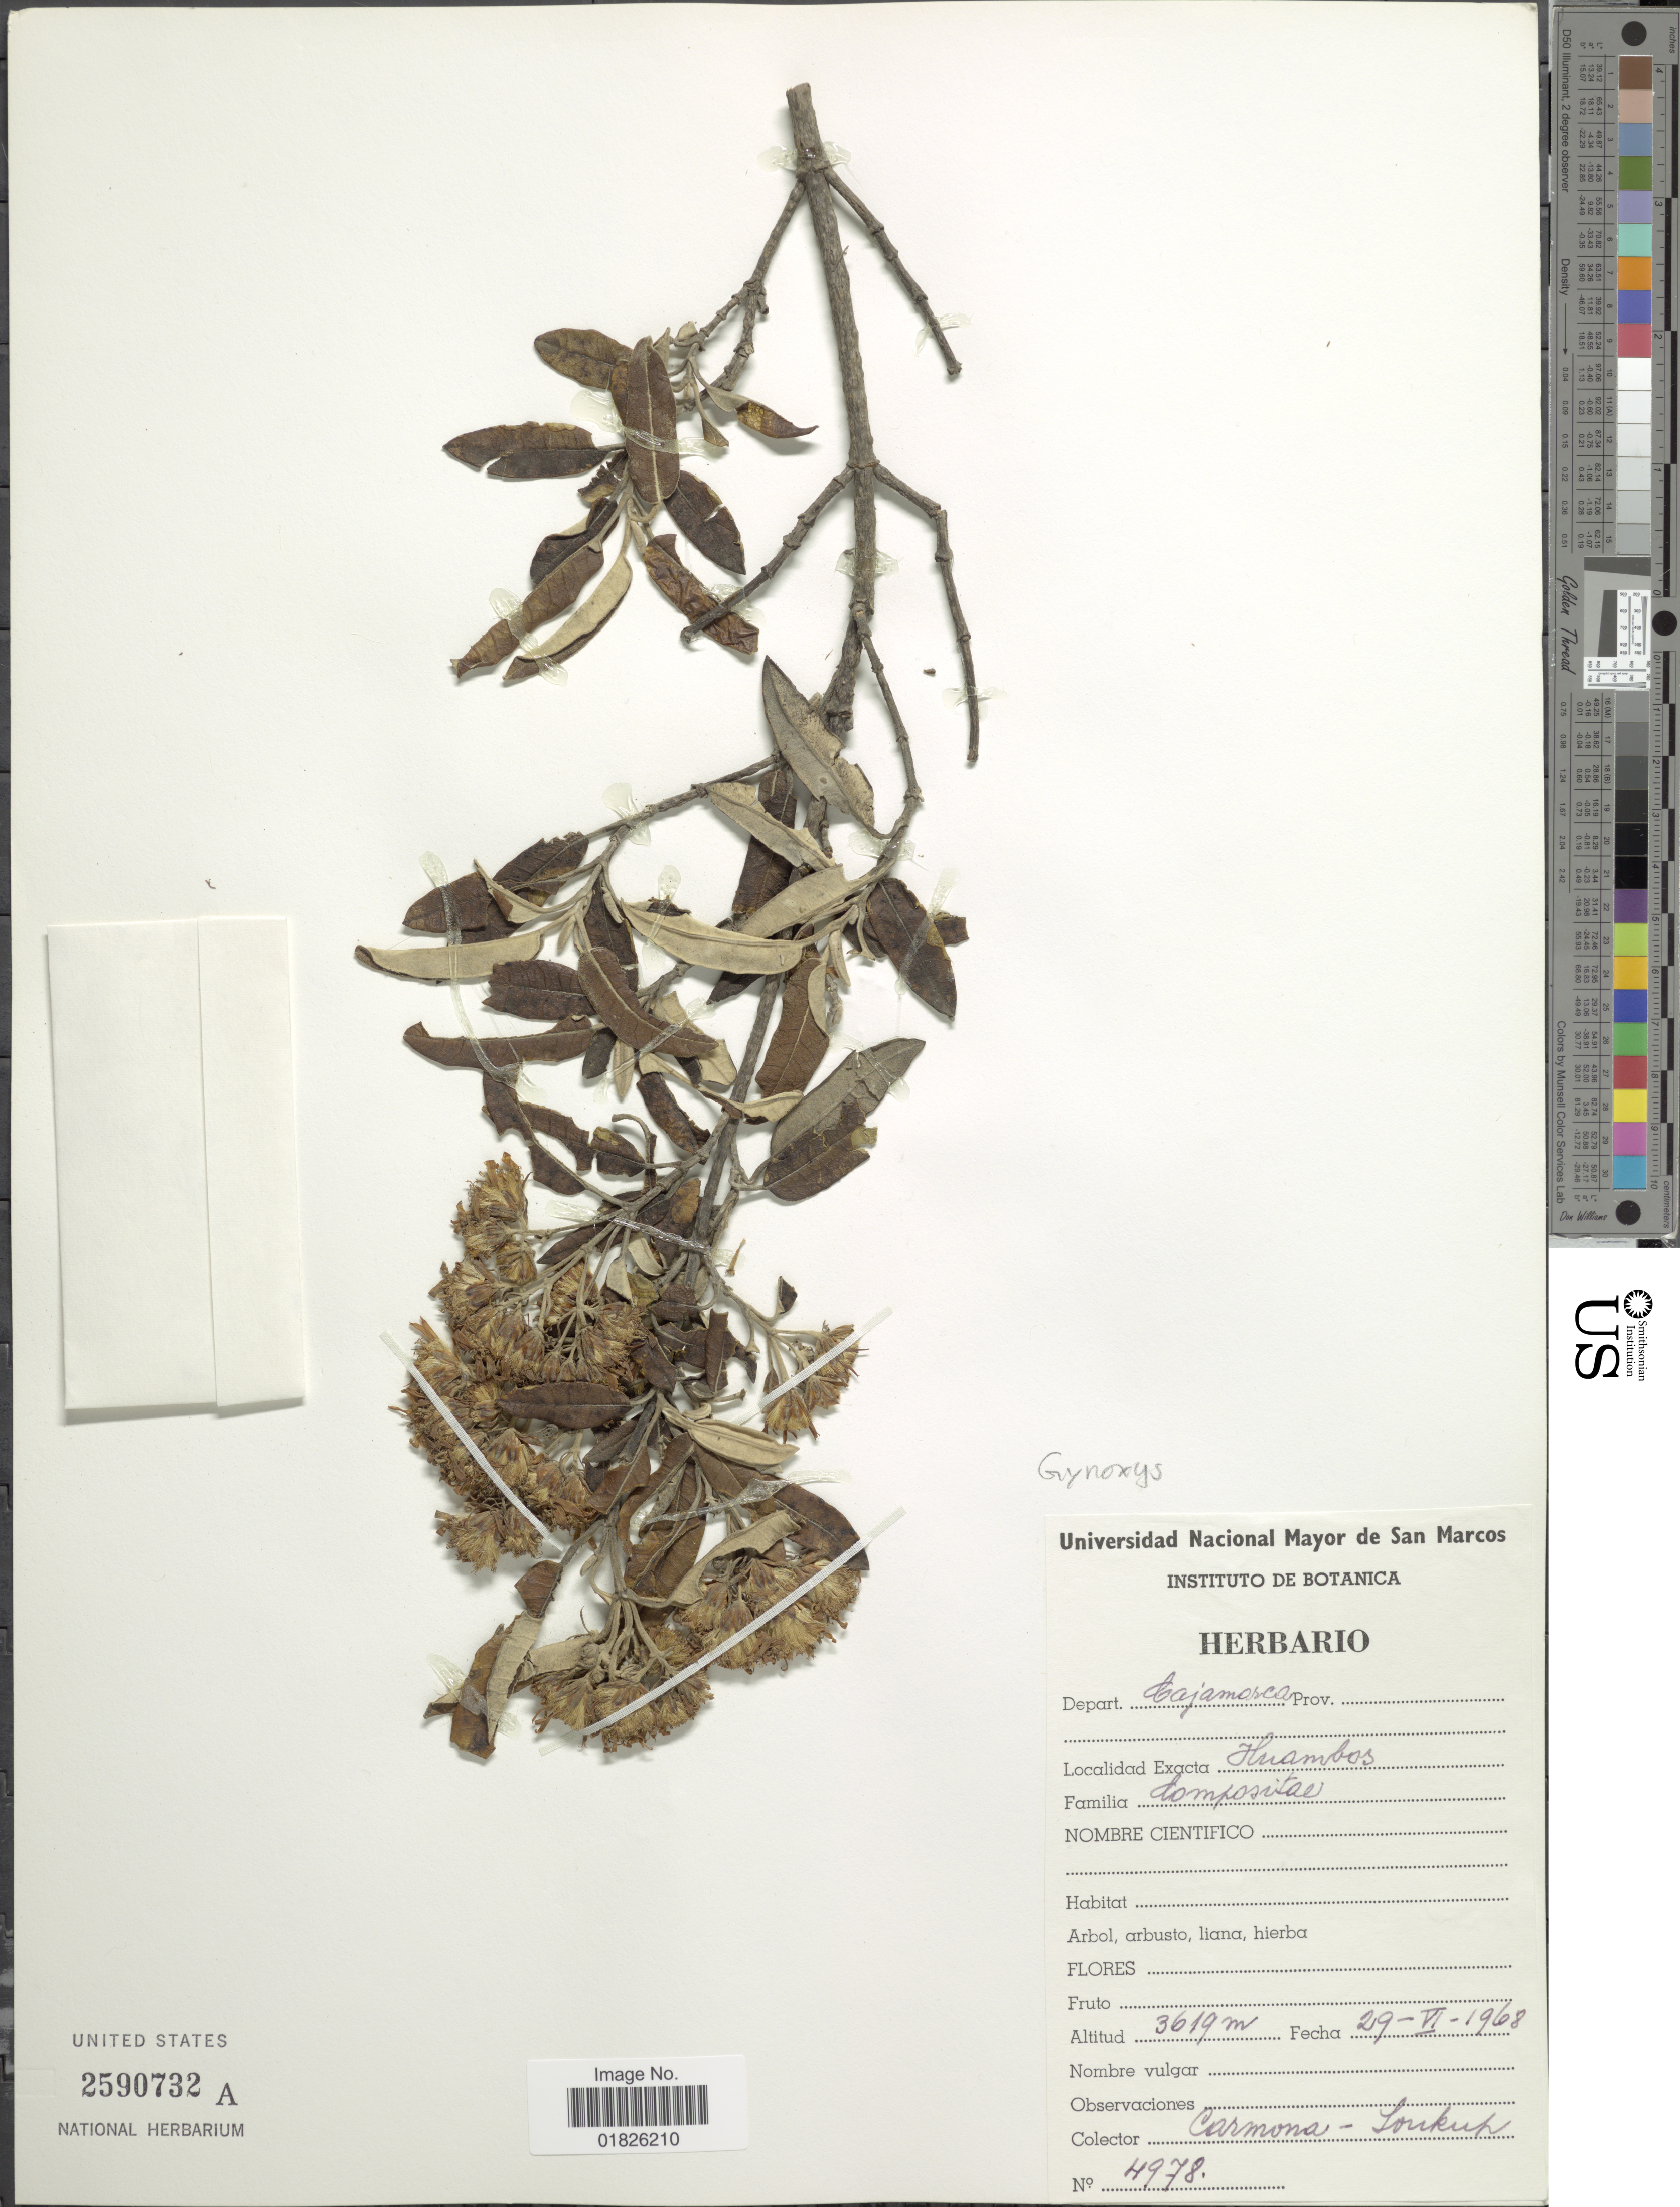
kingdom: Plantae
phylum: Tracheophyta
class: Magnoliopsida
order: Asterales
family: Asteraceae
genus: Gynoxys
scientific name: Gynoxys ferreyrae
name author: B. Herrera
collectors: Soukup-Carmona, --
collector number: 4978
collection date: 1968-06-29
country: Peru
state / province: Cajamarca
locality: Huambos.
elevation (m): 3619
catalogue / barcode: US 2590732A